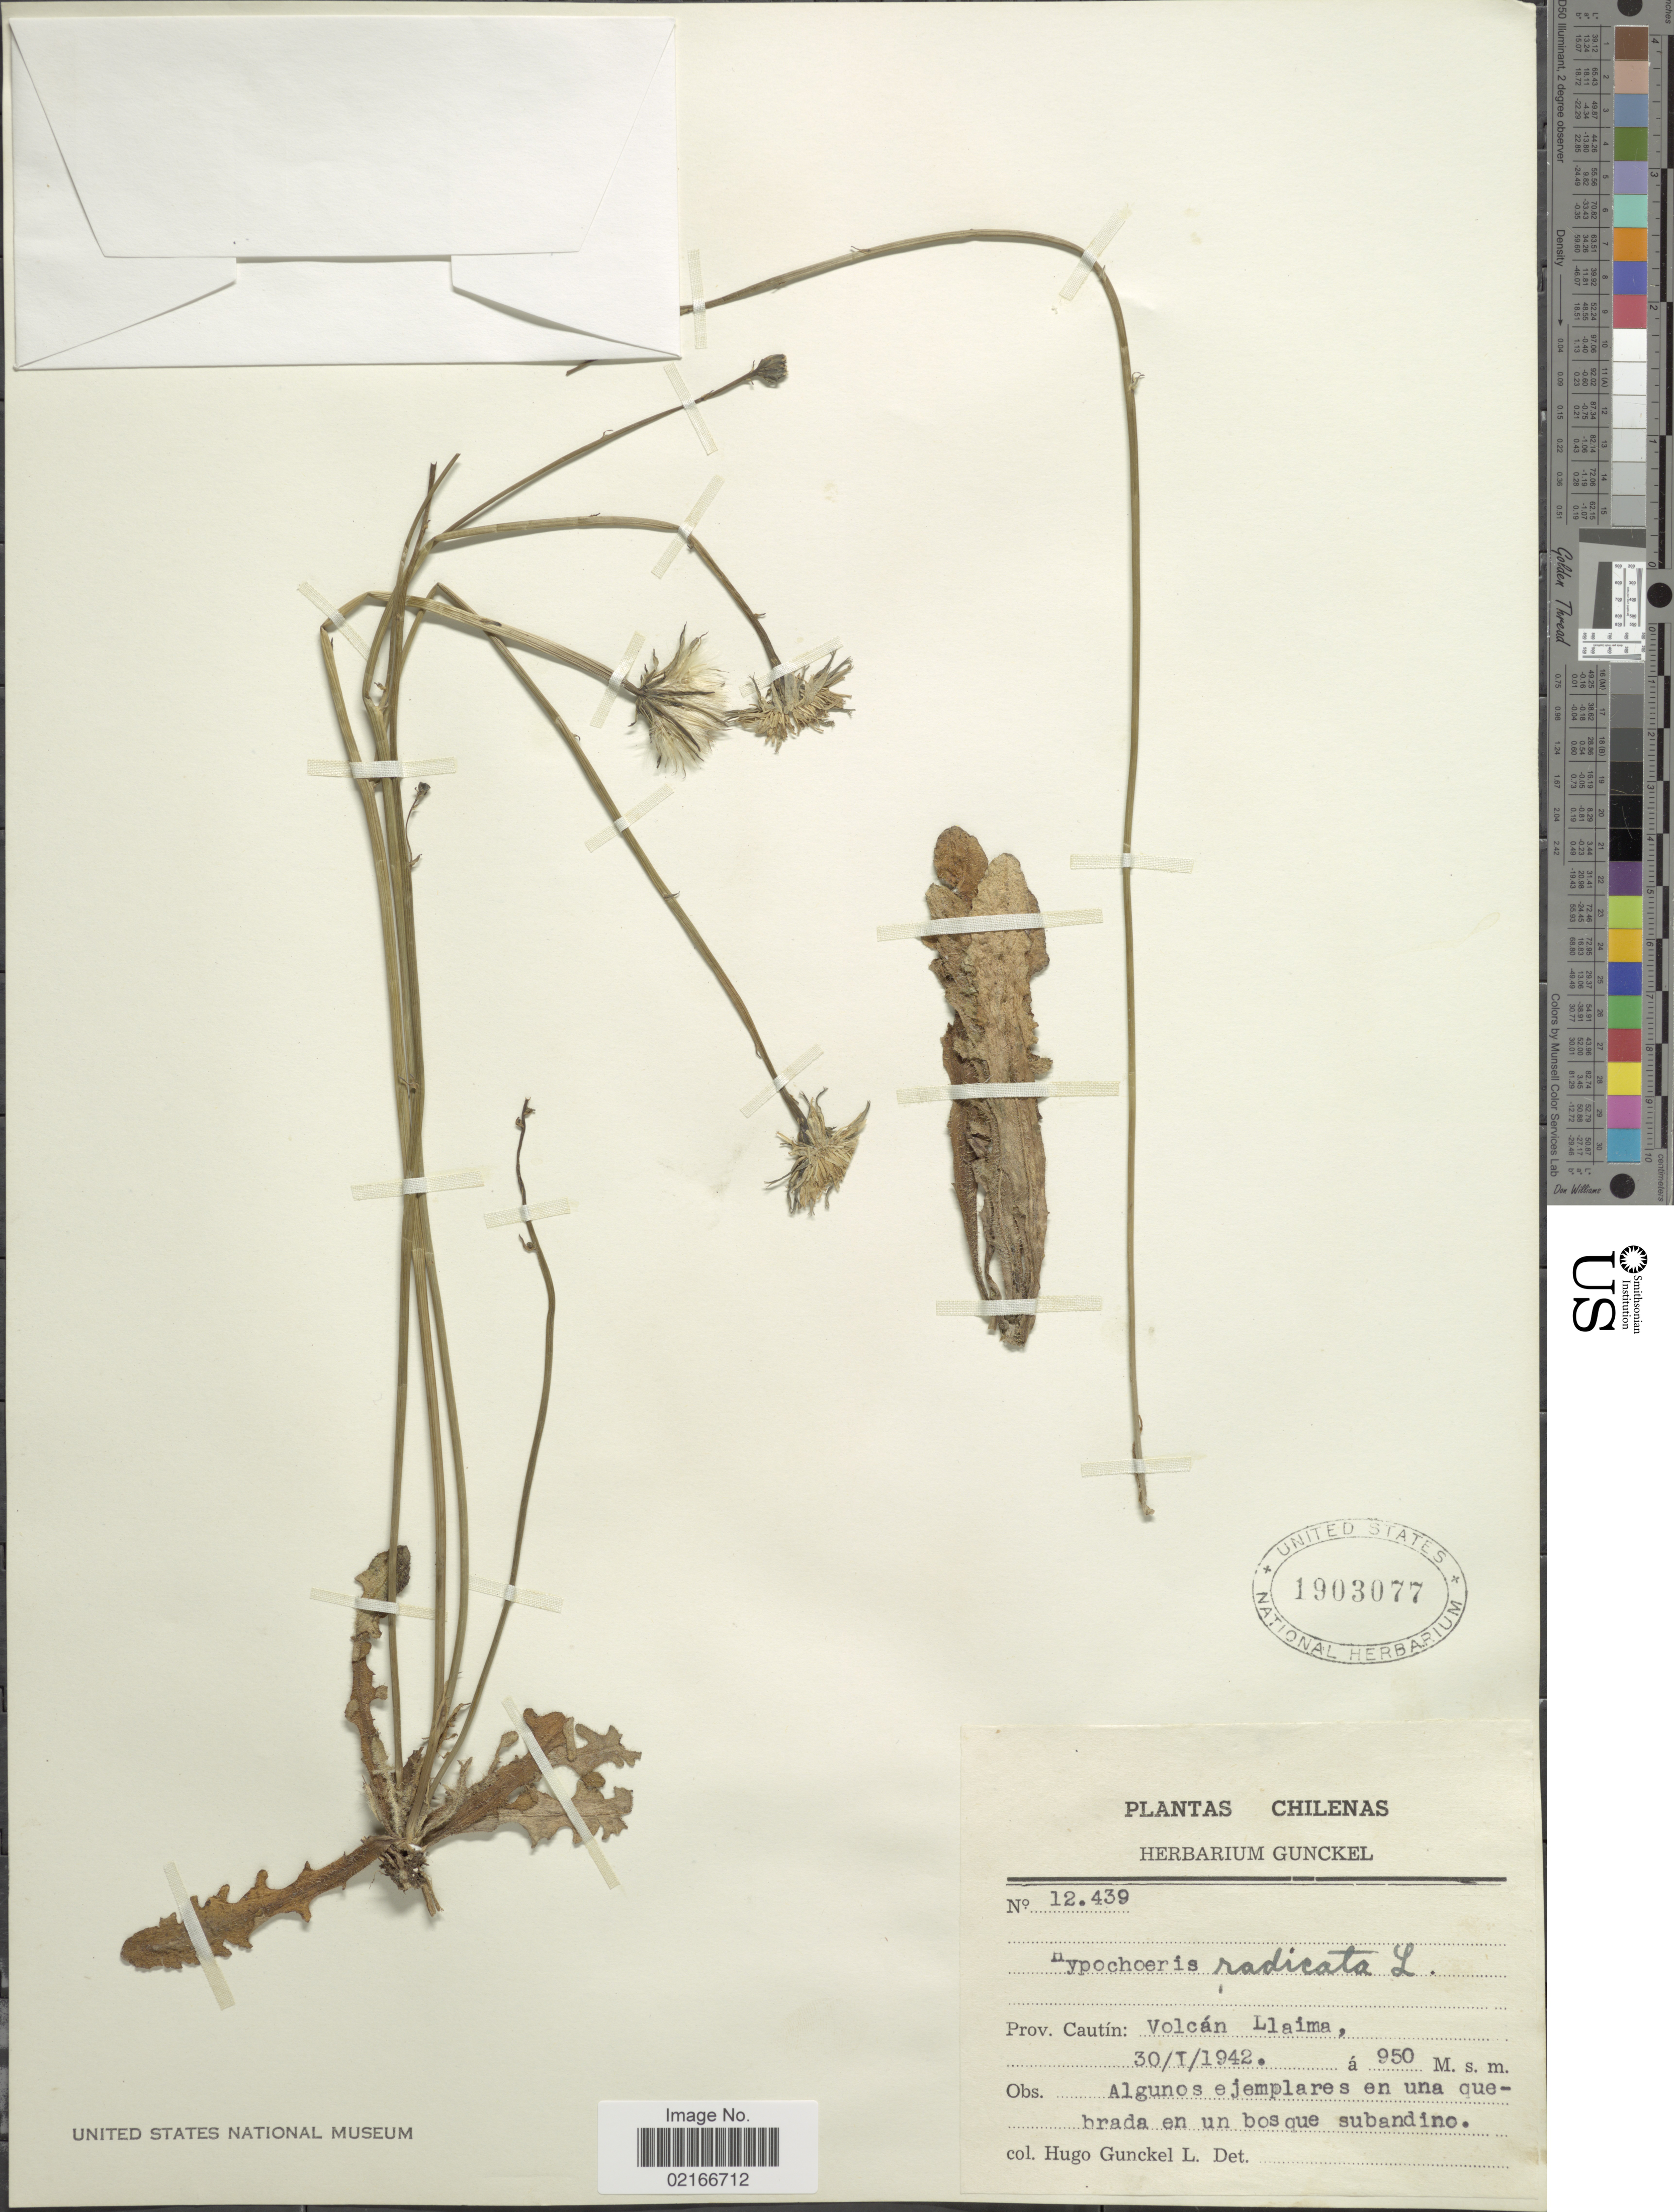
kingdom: Plantae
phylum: Tracheophyta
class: Magnoliopsida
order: Asterales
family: Asteraceae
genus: Hypochaeris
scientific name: Hypochaeris radicata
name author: L.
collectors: H. Gunckel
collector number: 12439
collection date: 1942-01-30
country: Chile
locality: Prov. Cautín: Volcán Llaima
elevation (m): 950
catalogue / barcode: US 1903077